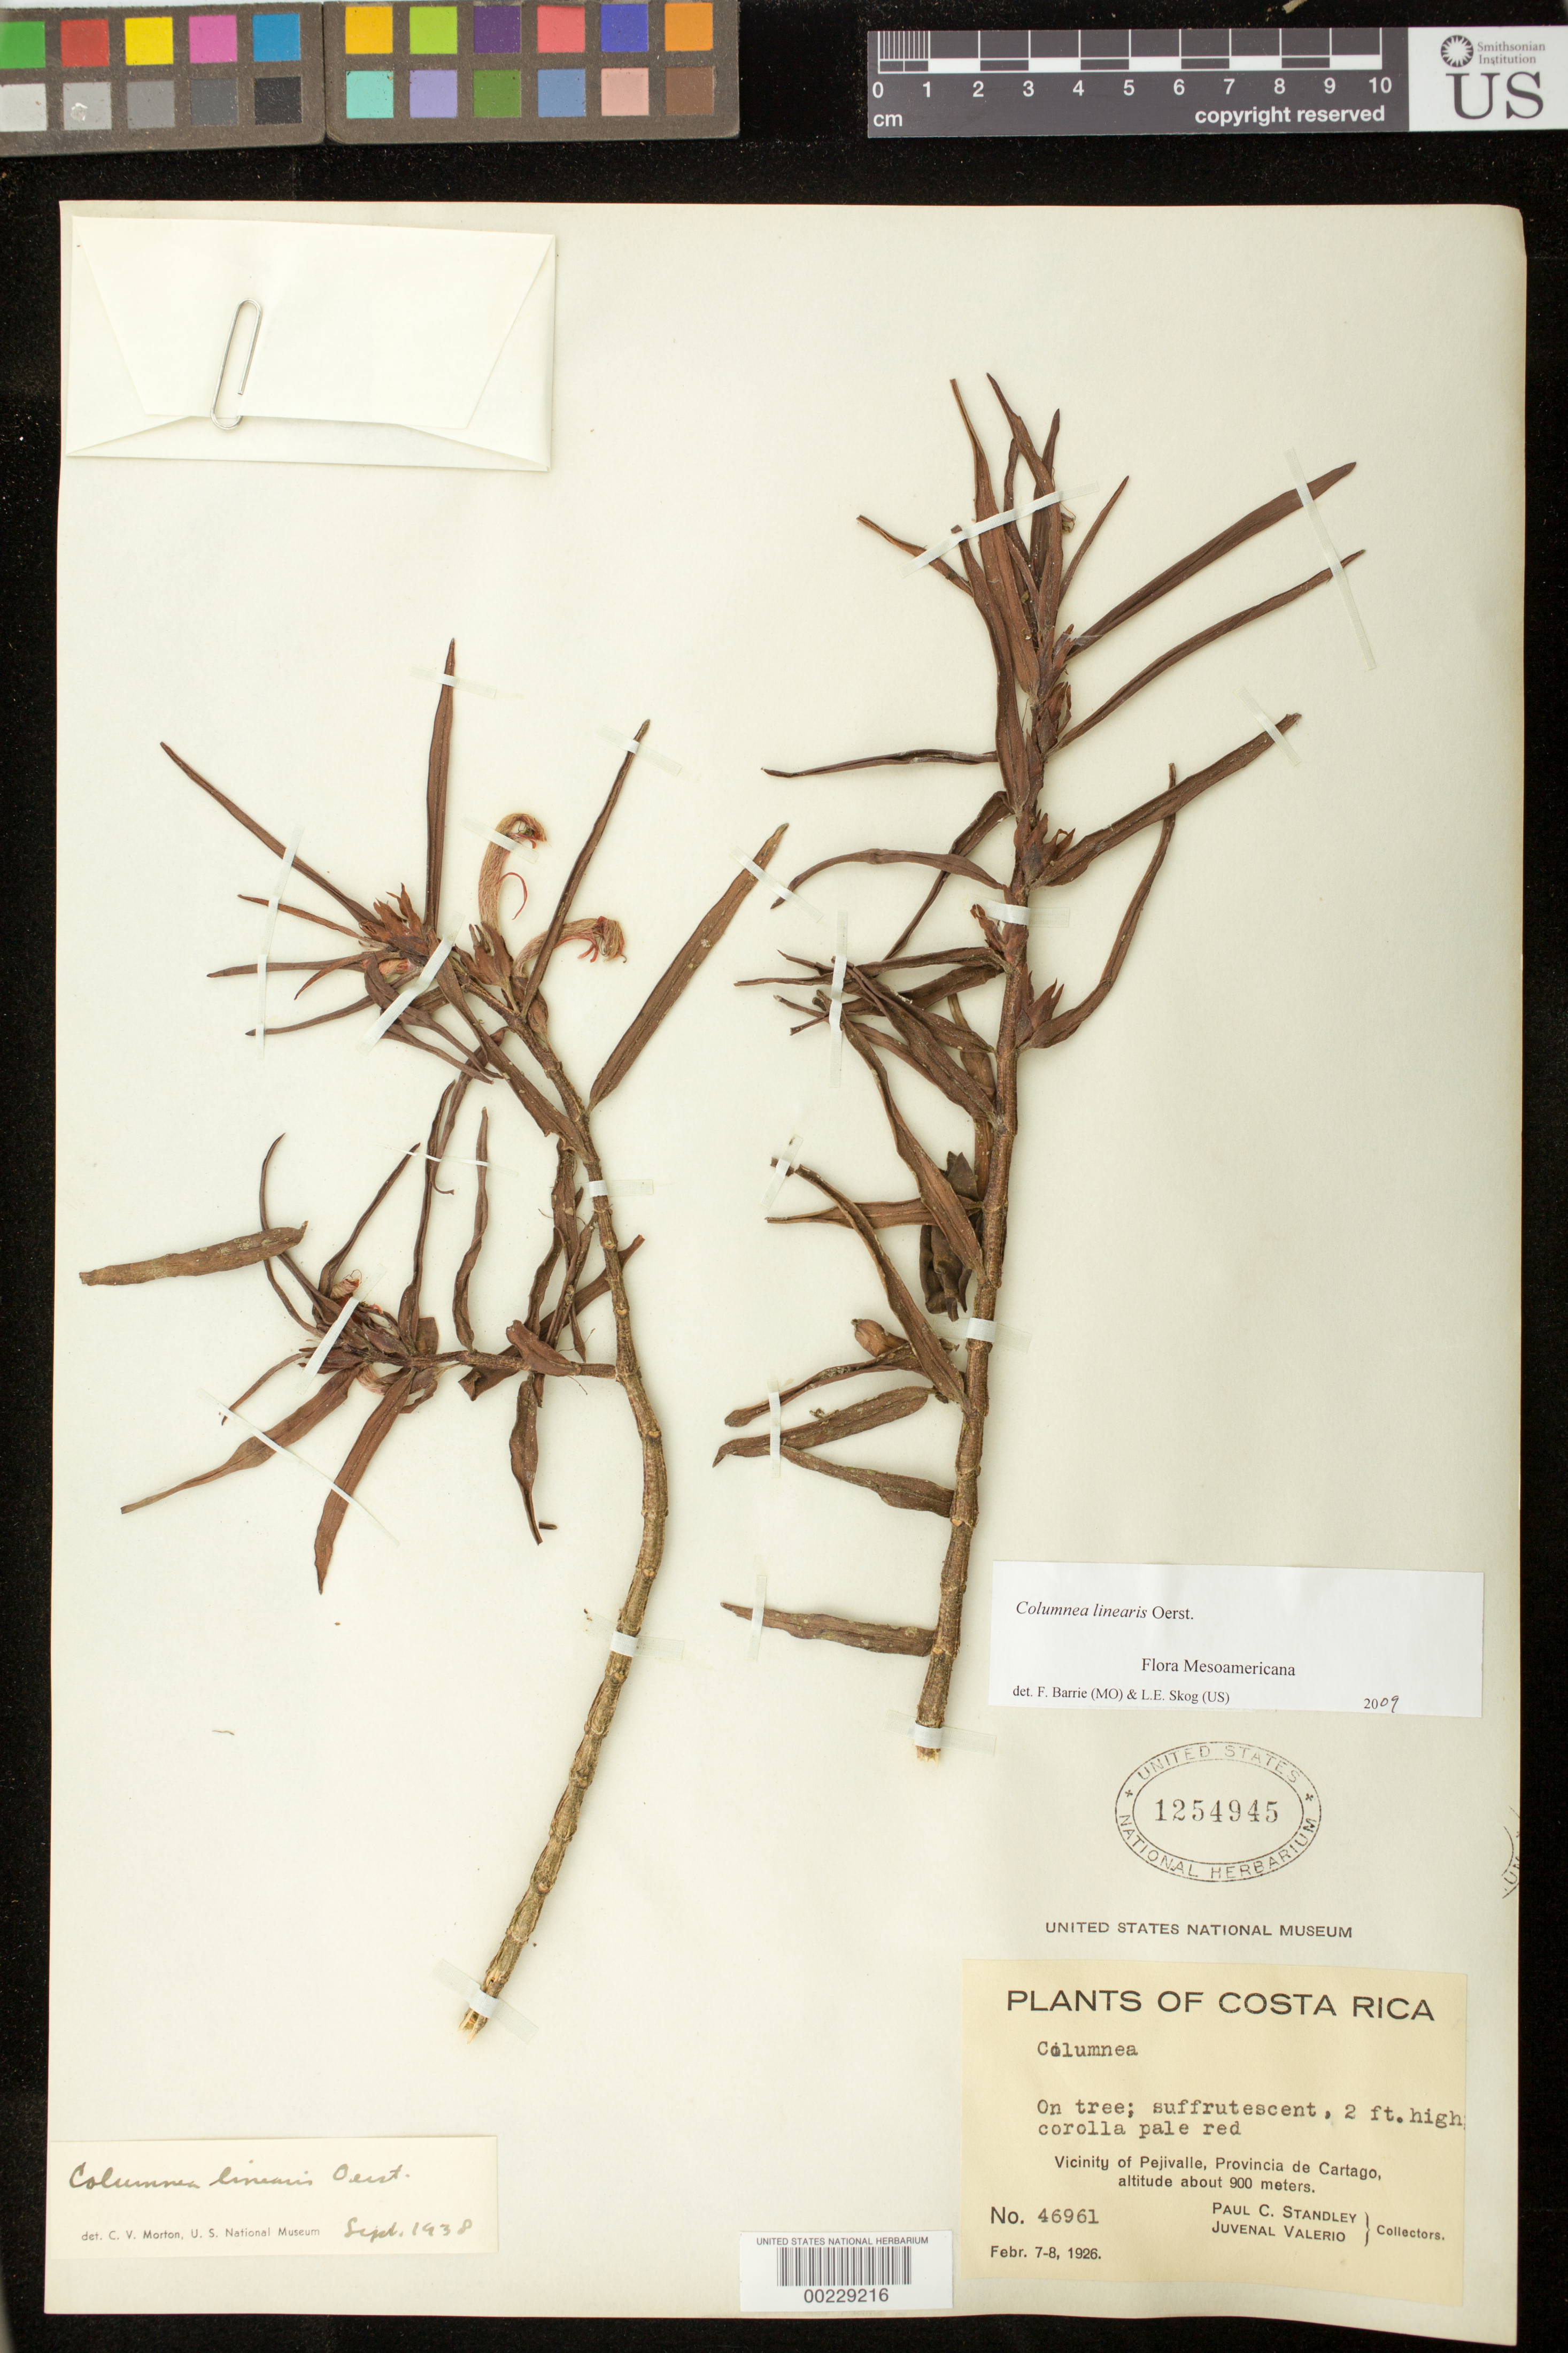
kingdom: Plantae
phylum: Tracheophyta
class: Magnoliopsida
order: Lamiales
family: Gesneriaceae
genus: Columnea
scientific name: Columnea linearis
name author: Oerst.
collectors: P. C. Standley & J. Valerio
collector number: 46961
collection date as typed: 7-8 Feb 1926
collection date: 1926-02-07/1926-02-08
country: Costa Rica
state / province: Cartago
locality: Vicinity of Pejivalle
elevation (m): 900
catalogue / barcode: US 1254945